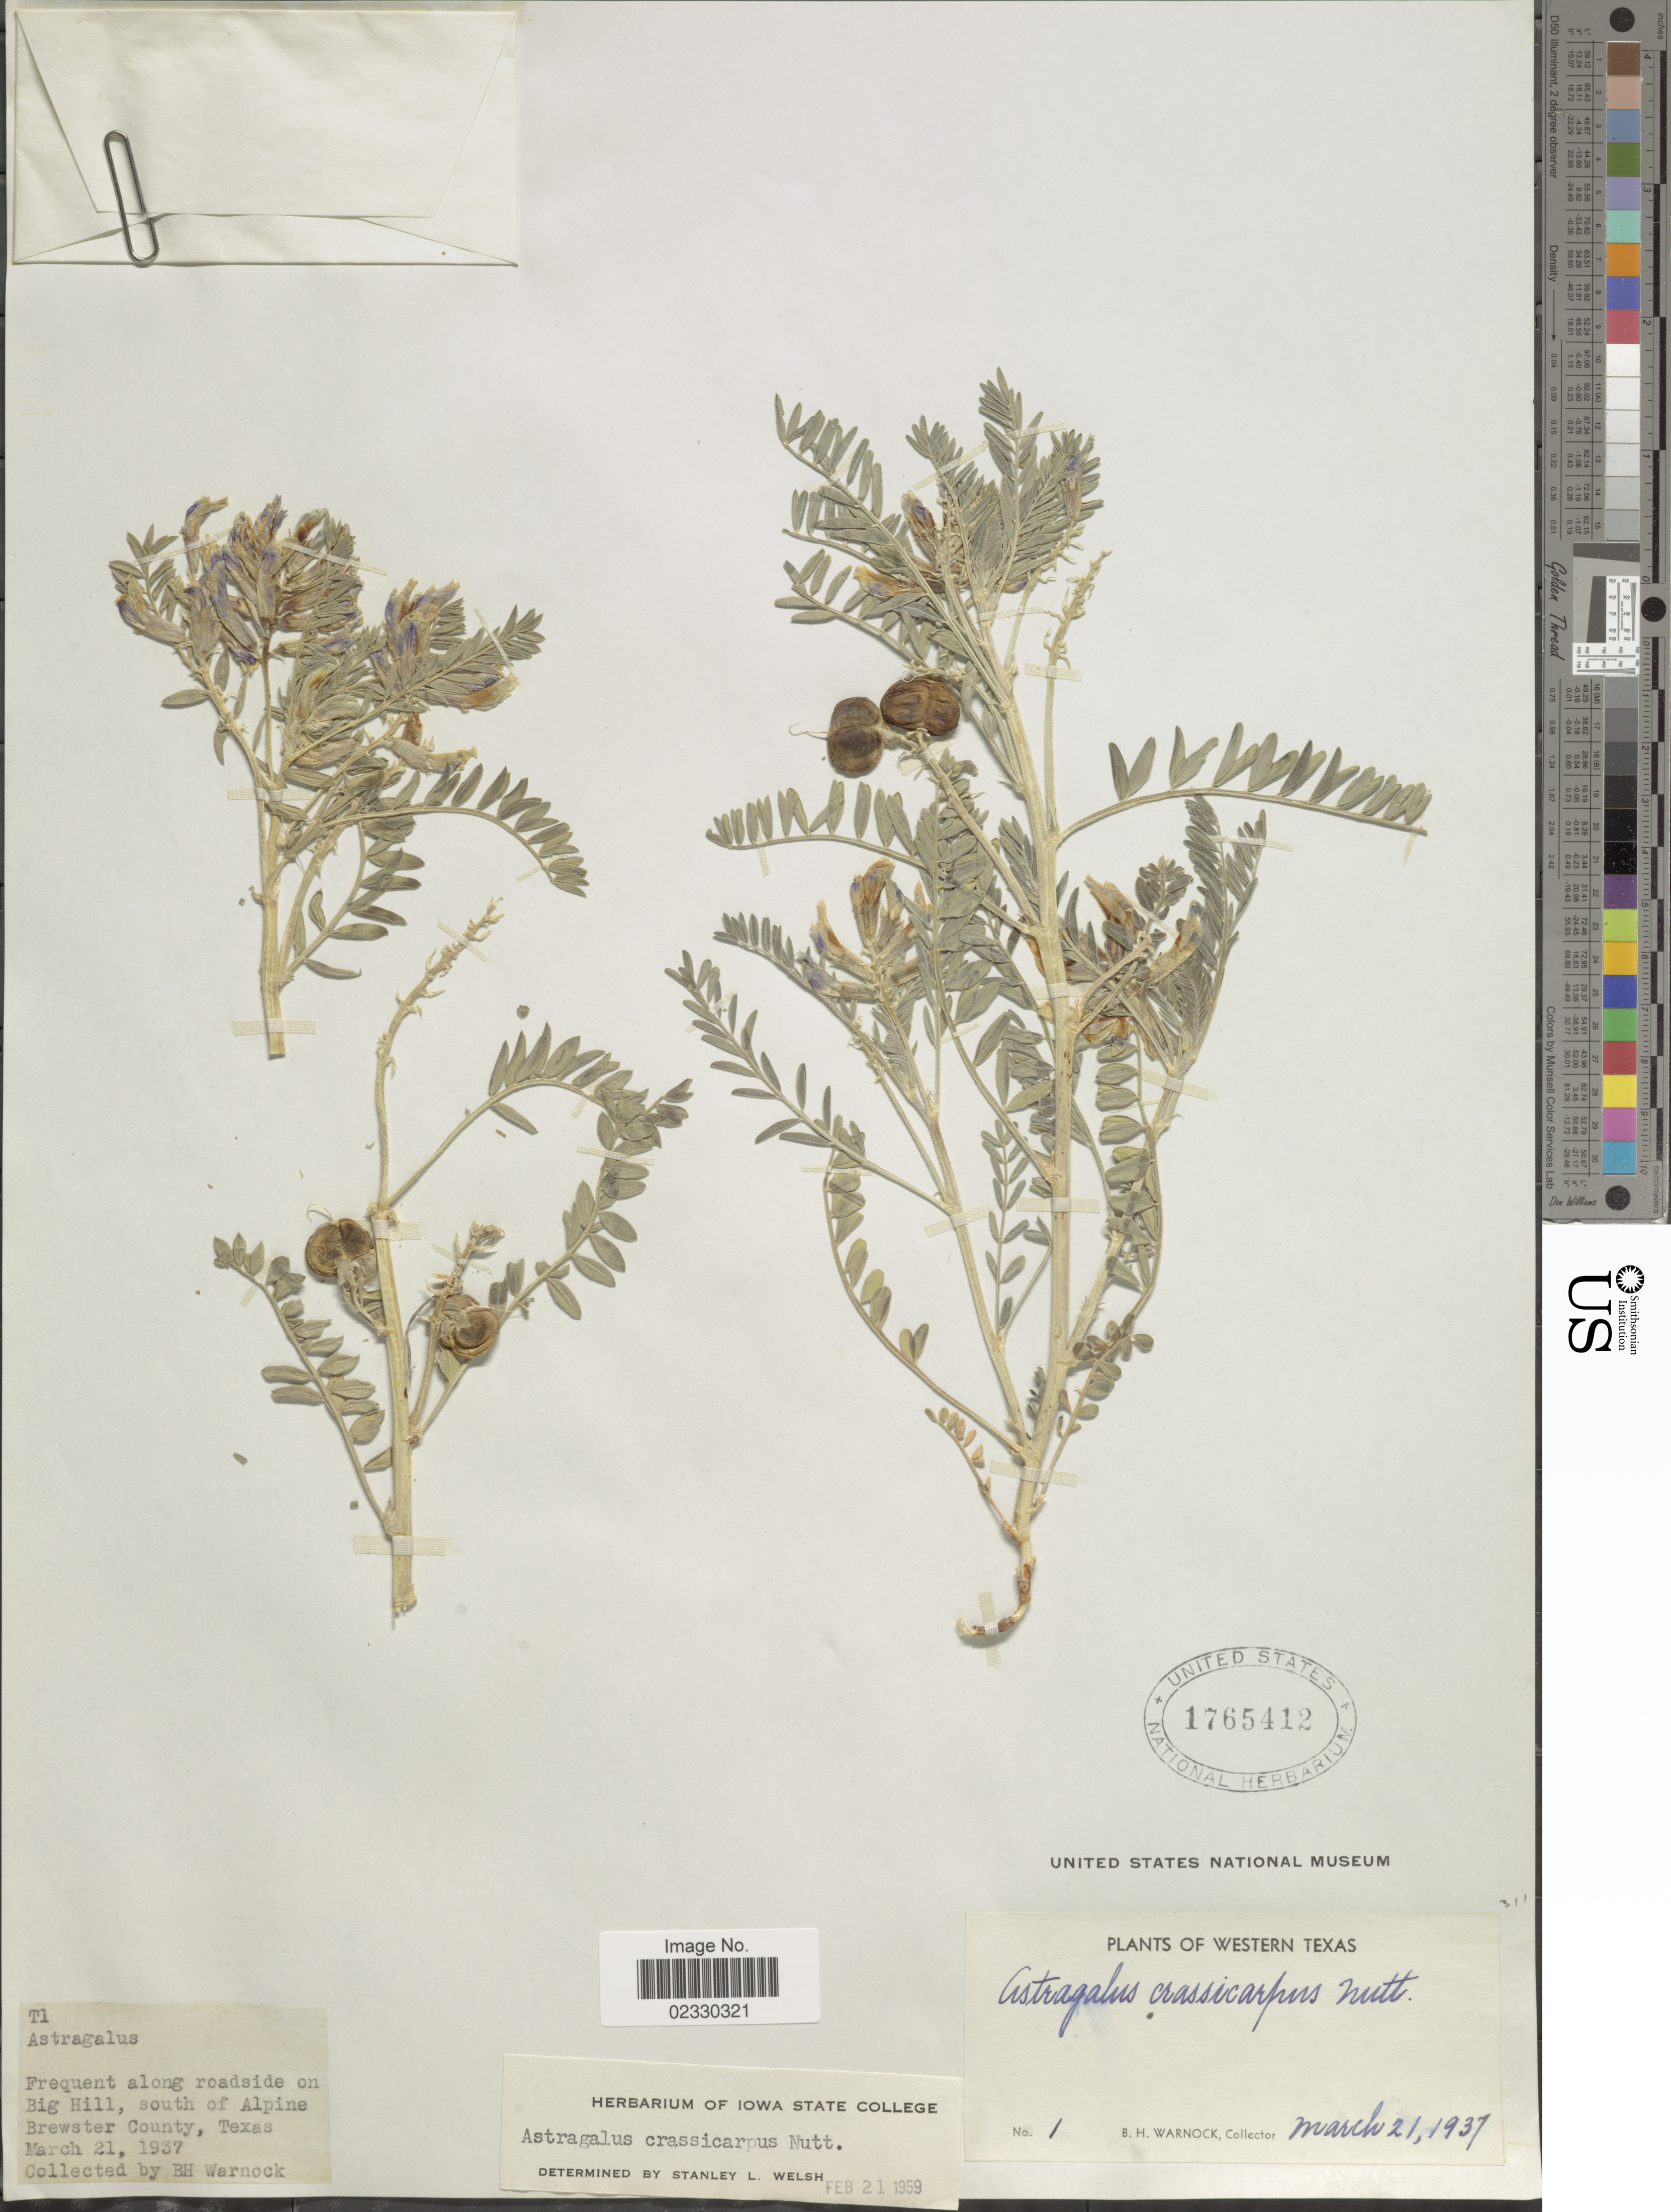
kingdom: Plantae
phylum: Tracheophyta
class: Magnoliopsida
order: Fabales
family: Fabaceae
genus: Astragalus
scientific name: Astragalus crassicarpus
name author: Nutt.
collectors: B. H. Warnock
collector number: T1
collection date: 1937-03-21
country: United States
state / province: Texas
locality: Western Texas, along roadside on Big Hill, south of Alpine Brewster County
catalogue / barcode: US 1765412